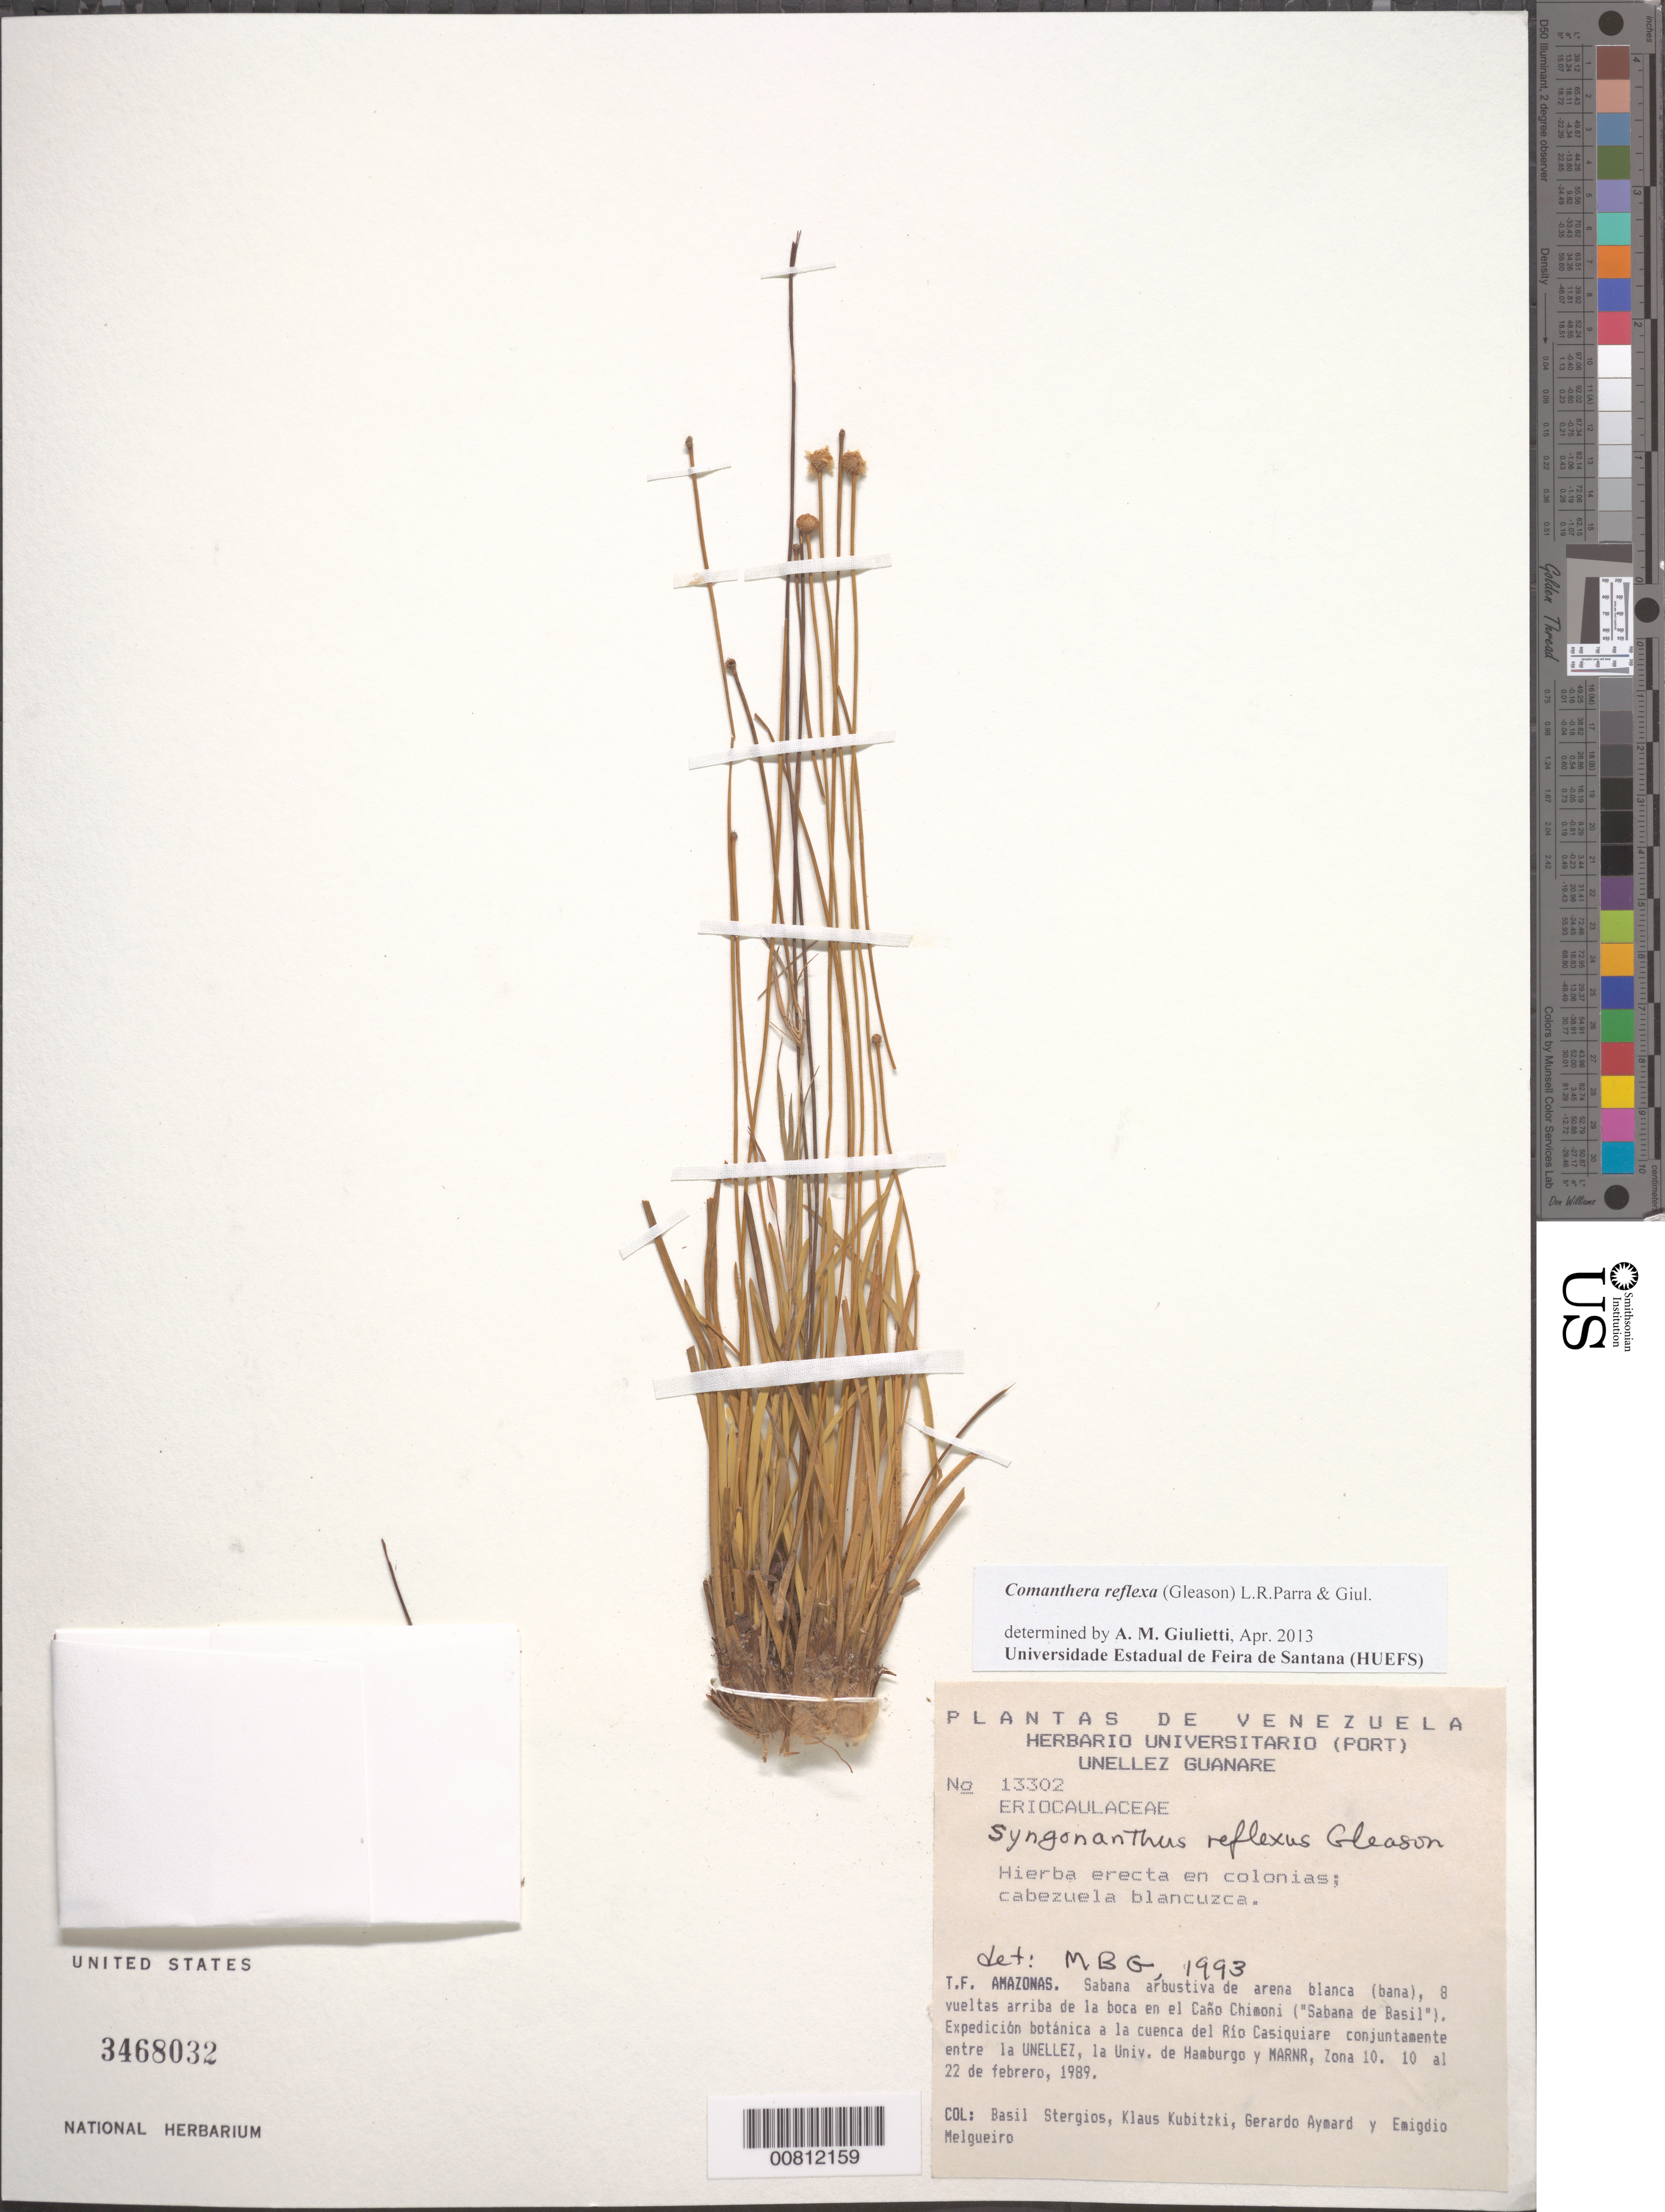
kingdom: Plantae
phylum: Tracheophyta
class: Liliopsida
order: Poales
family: Eriocaulaceae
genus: Comanthera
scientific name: Comanthera reflexa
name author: (Gleason) L.R. Parra & Giul.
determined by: Giulietti, Ana M.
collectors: B. G. Stergios, K. Kubitzki, G. A. Aymard & E. Melgueiro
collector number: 13302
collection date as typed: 10-Feb-89 to 22-Feb-89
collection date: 1989-02-10/1989-02-22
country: Venezuela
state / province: Amazonas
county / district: Río Negro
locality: Río Casiquiare basin; Caño Chimoni ("Sabana de Basil")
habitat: Sabana arbustiva de arena blanca (bana)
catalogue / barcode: US 3468032